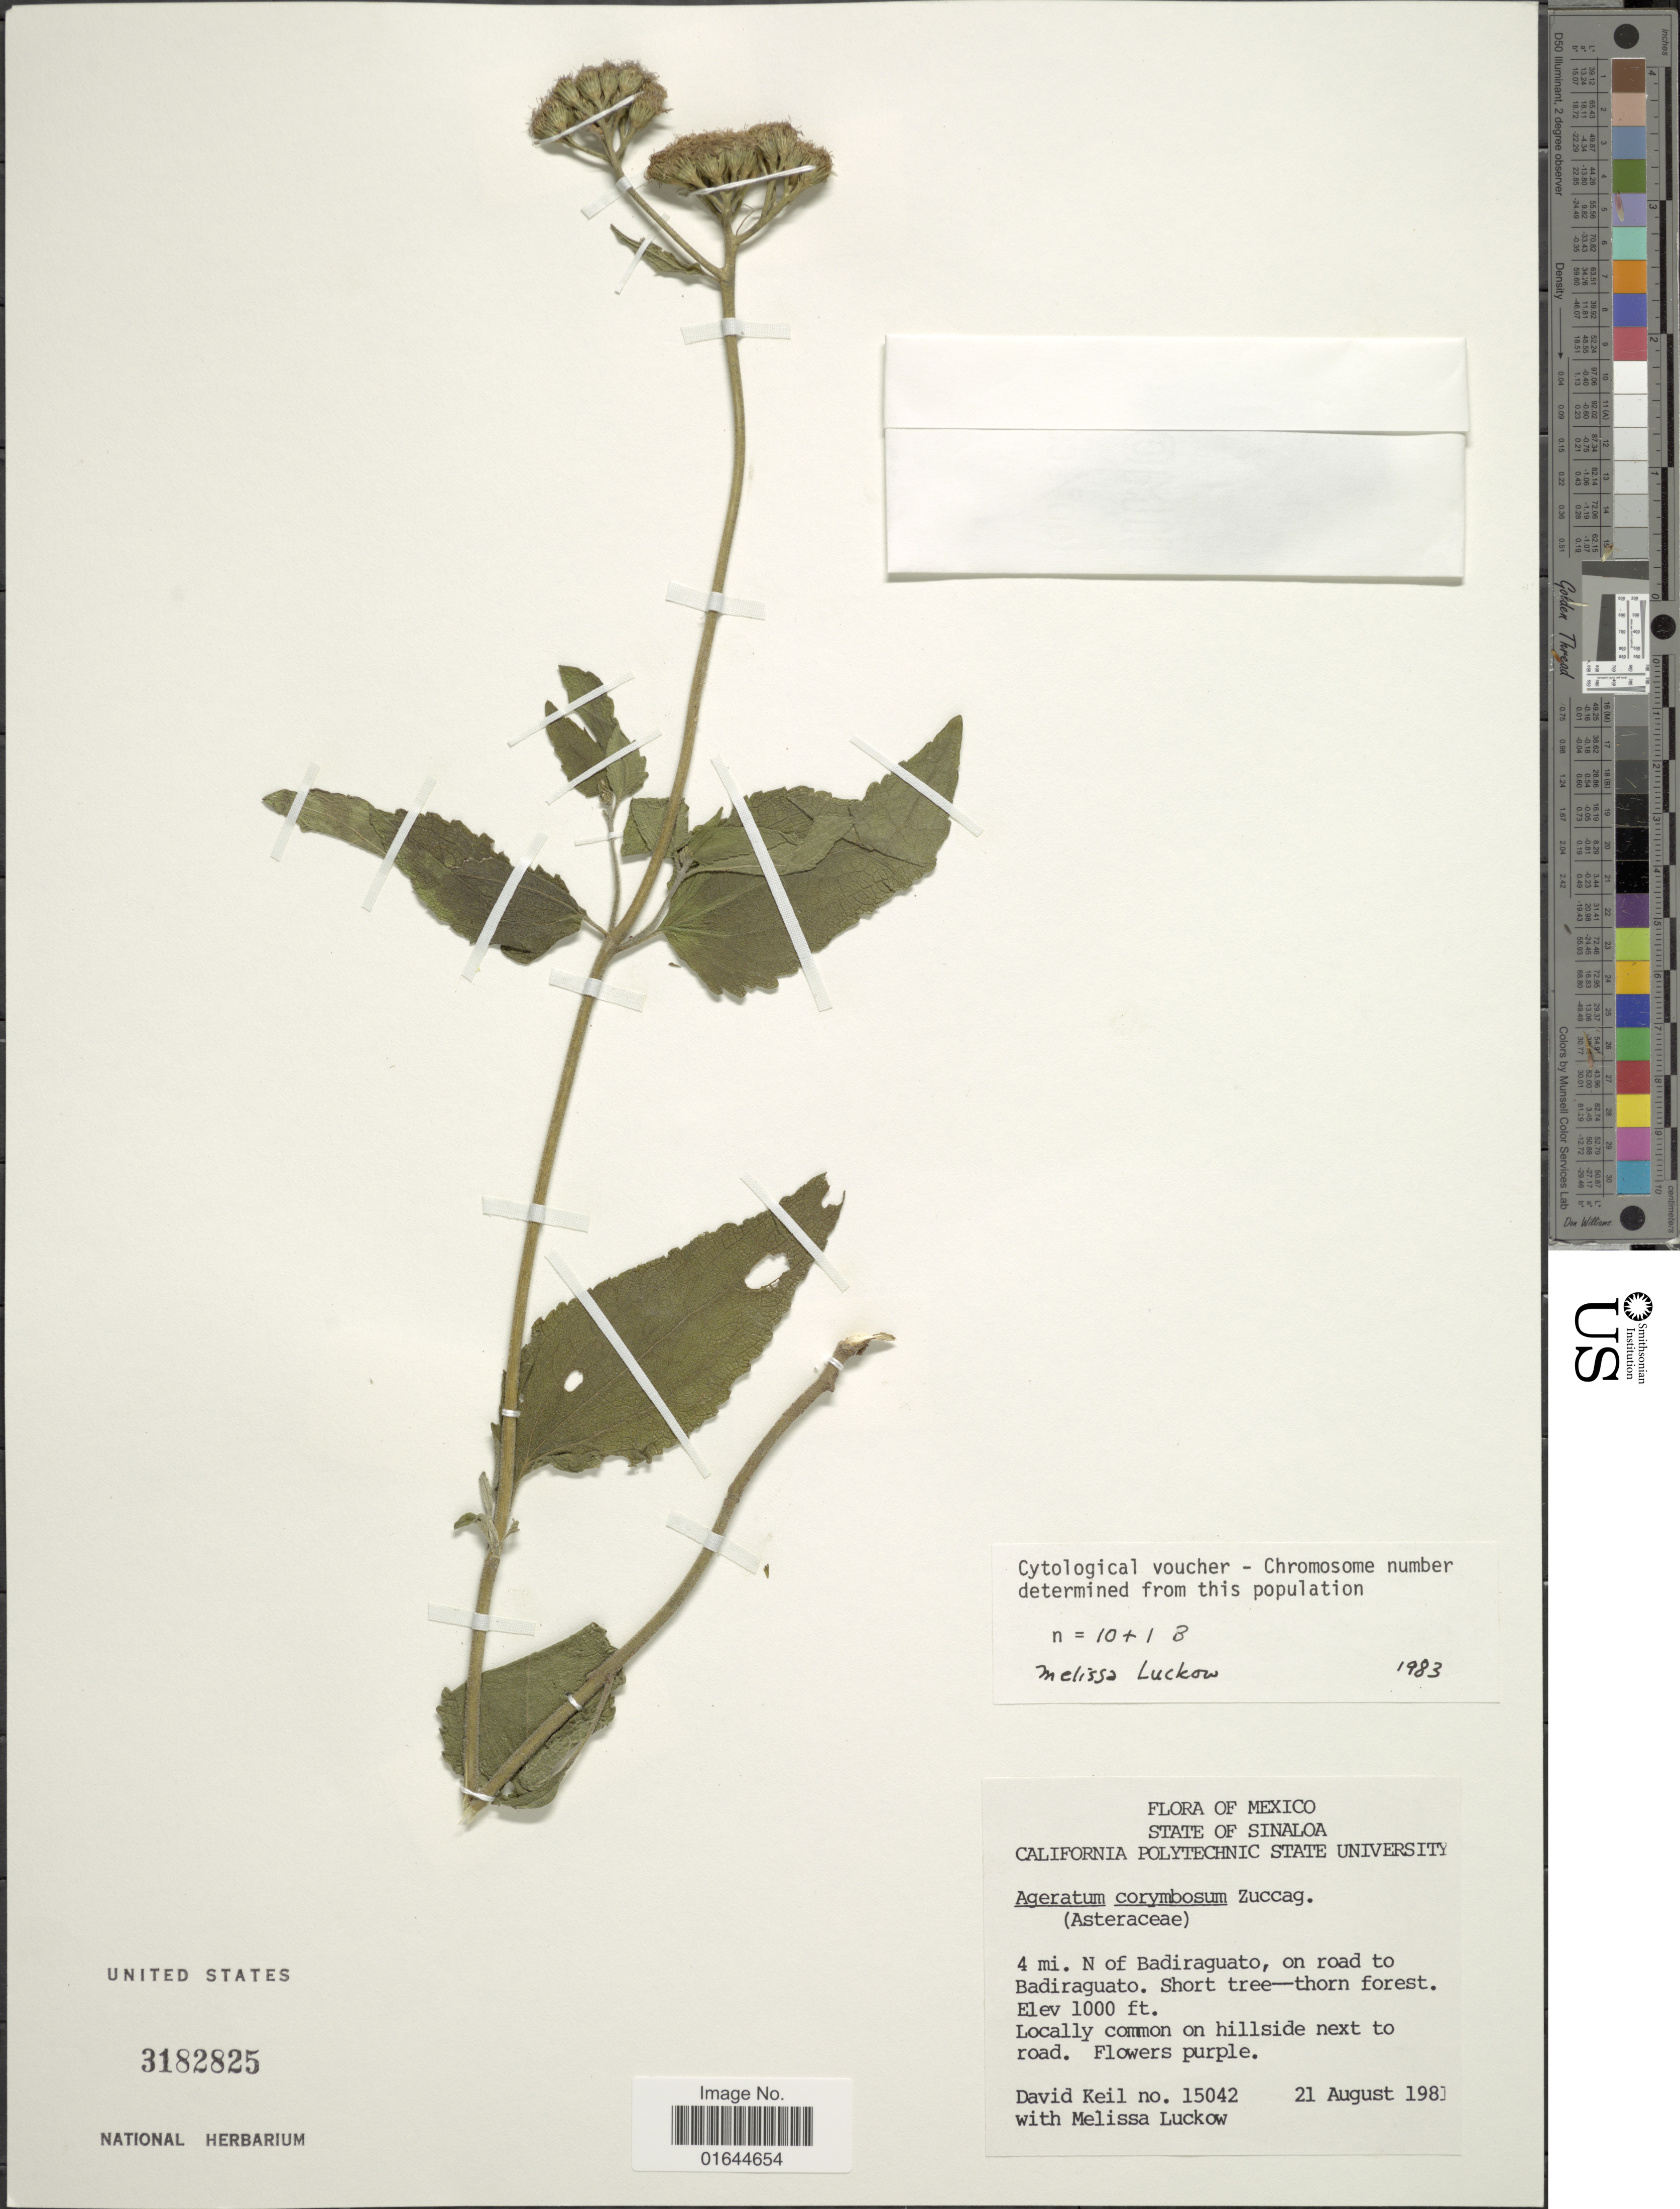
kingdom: Plantae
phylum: Tracheophyta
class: Magnoliopsida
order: Asterales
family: Asteraceae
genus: Ageratum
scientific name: Ageratum corymbosum f. corymbosum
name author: Zuccagni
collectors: D. J. Keil & M. A. Luckow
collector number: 15042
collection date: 1981-08-21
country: Mexico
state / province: Sinaloa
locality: Mexico, State of Sinaloa. 4 mi. N of Badiraguato, on road to Badiraguato.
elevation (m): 305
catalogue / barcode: US 3182825